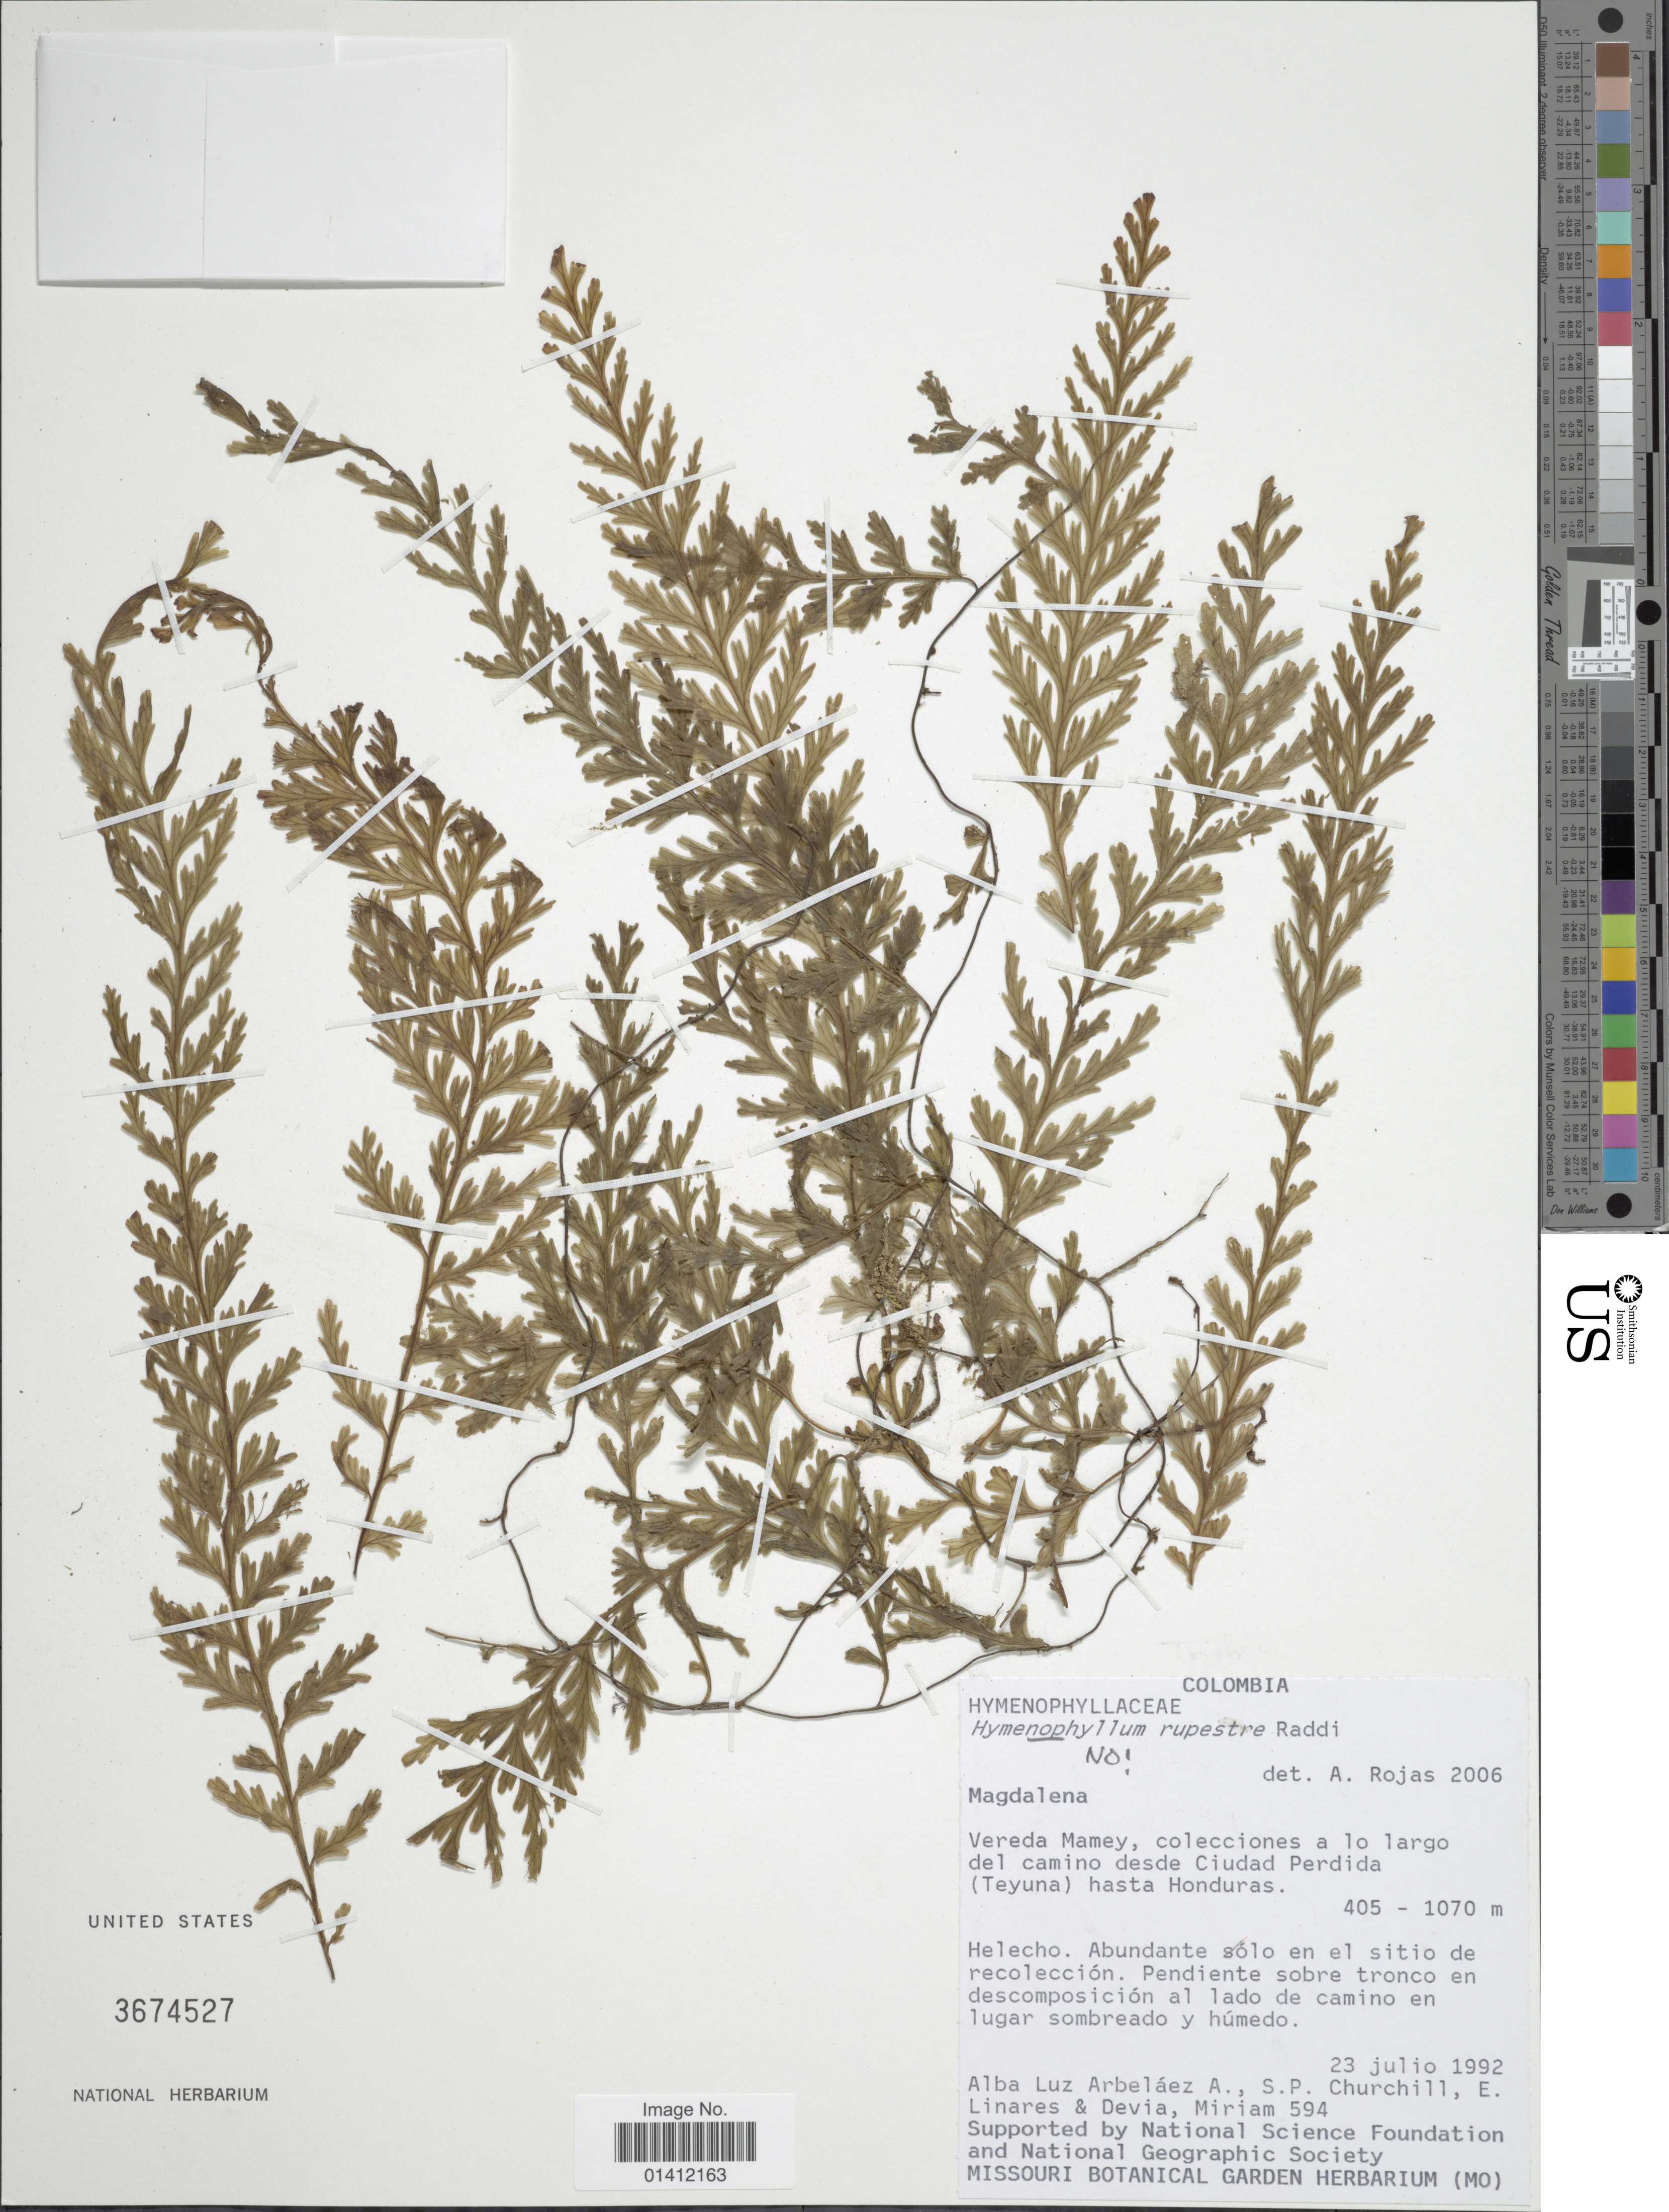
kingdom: Plantae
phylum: Tracheophyta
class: Polypodiopsida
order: Hymenophyllales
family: Hymenophyllaceae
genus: Vandenboschia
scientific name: Vandenboschia rupestris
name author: (Raddi) Ebihara & K. Iwats.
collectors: A. L. Arbelaez, S. Churchill, E. Linares & M. Devia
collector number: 594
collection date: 1992-07-23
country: Colombia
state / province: Magdalena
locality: Vereda Mamey, colecciones a lo largo del camino dese Cuidad Perdida (Teyuna) hasta Honduras.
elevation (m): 405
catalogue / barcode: US 3674527